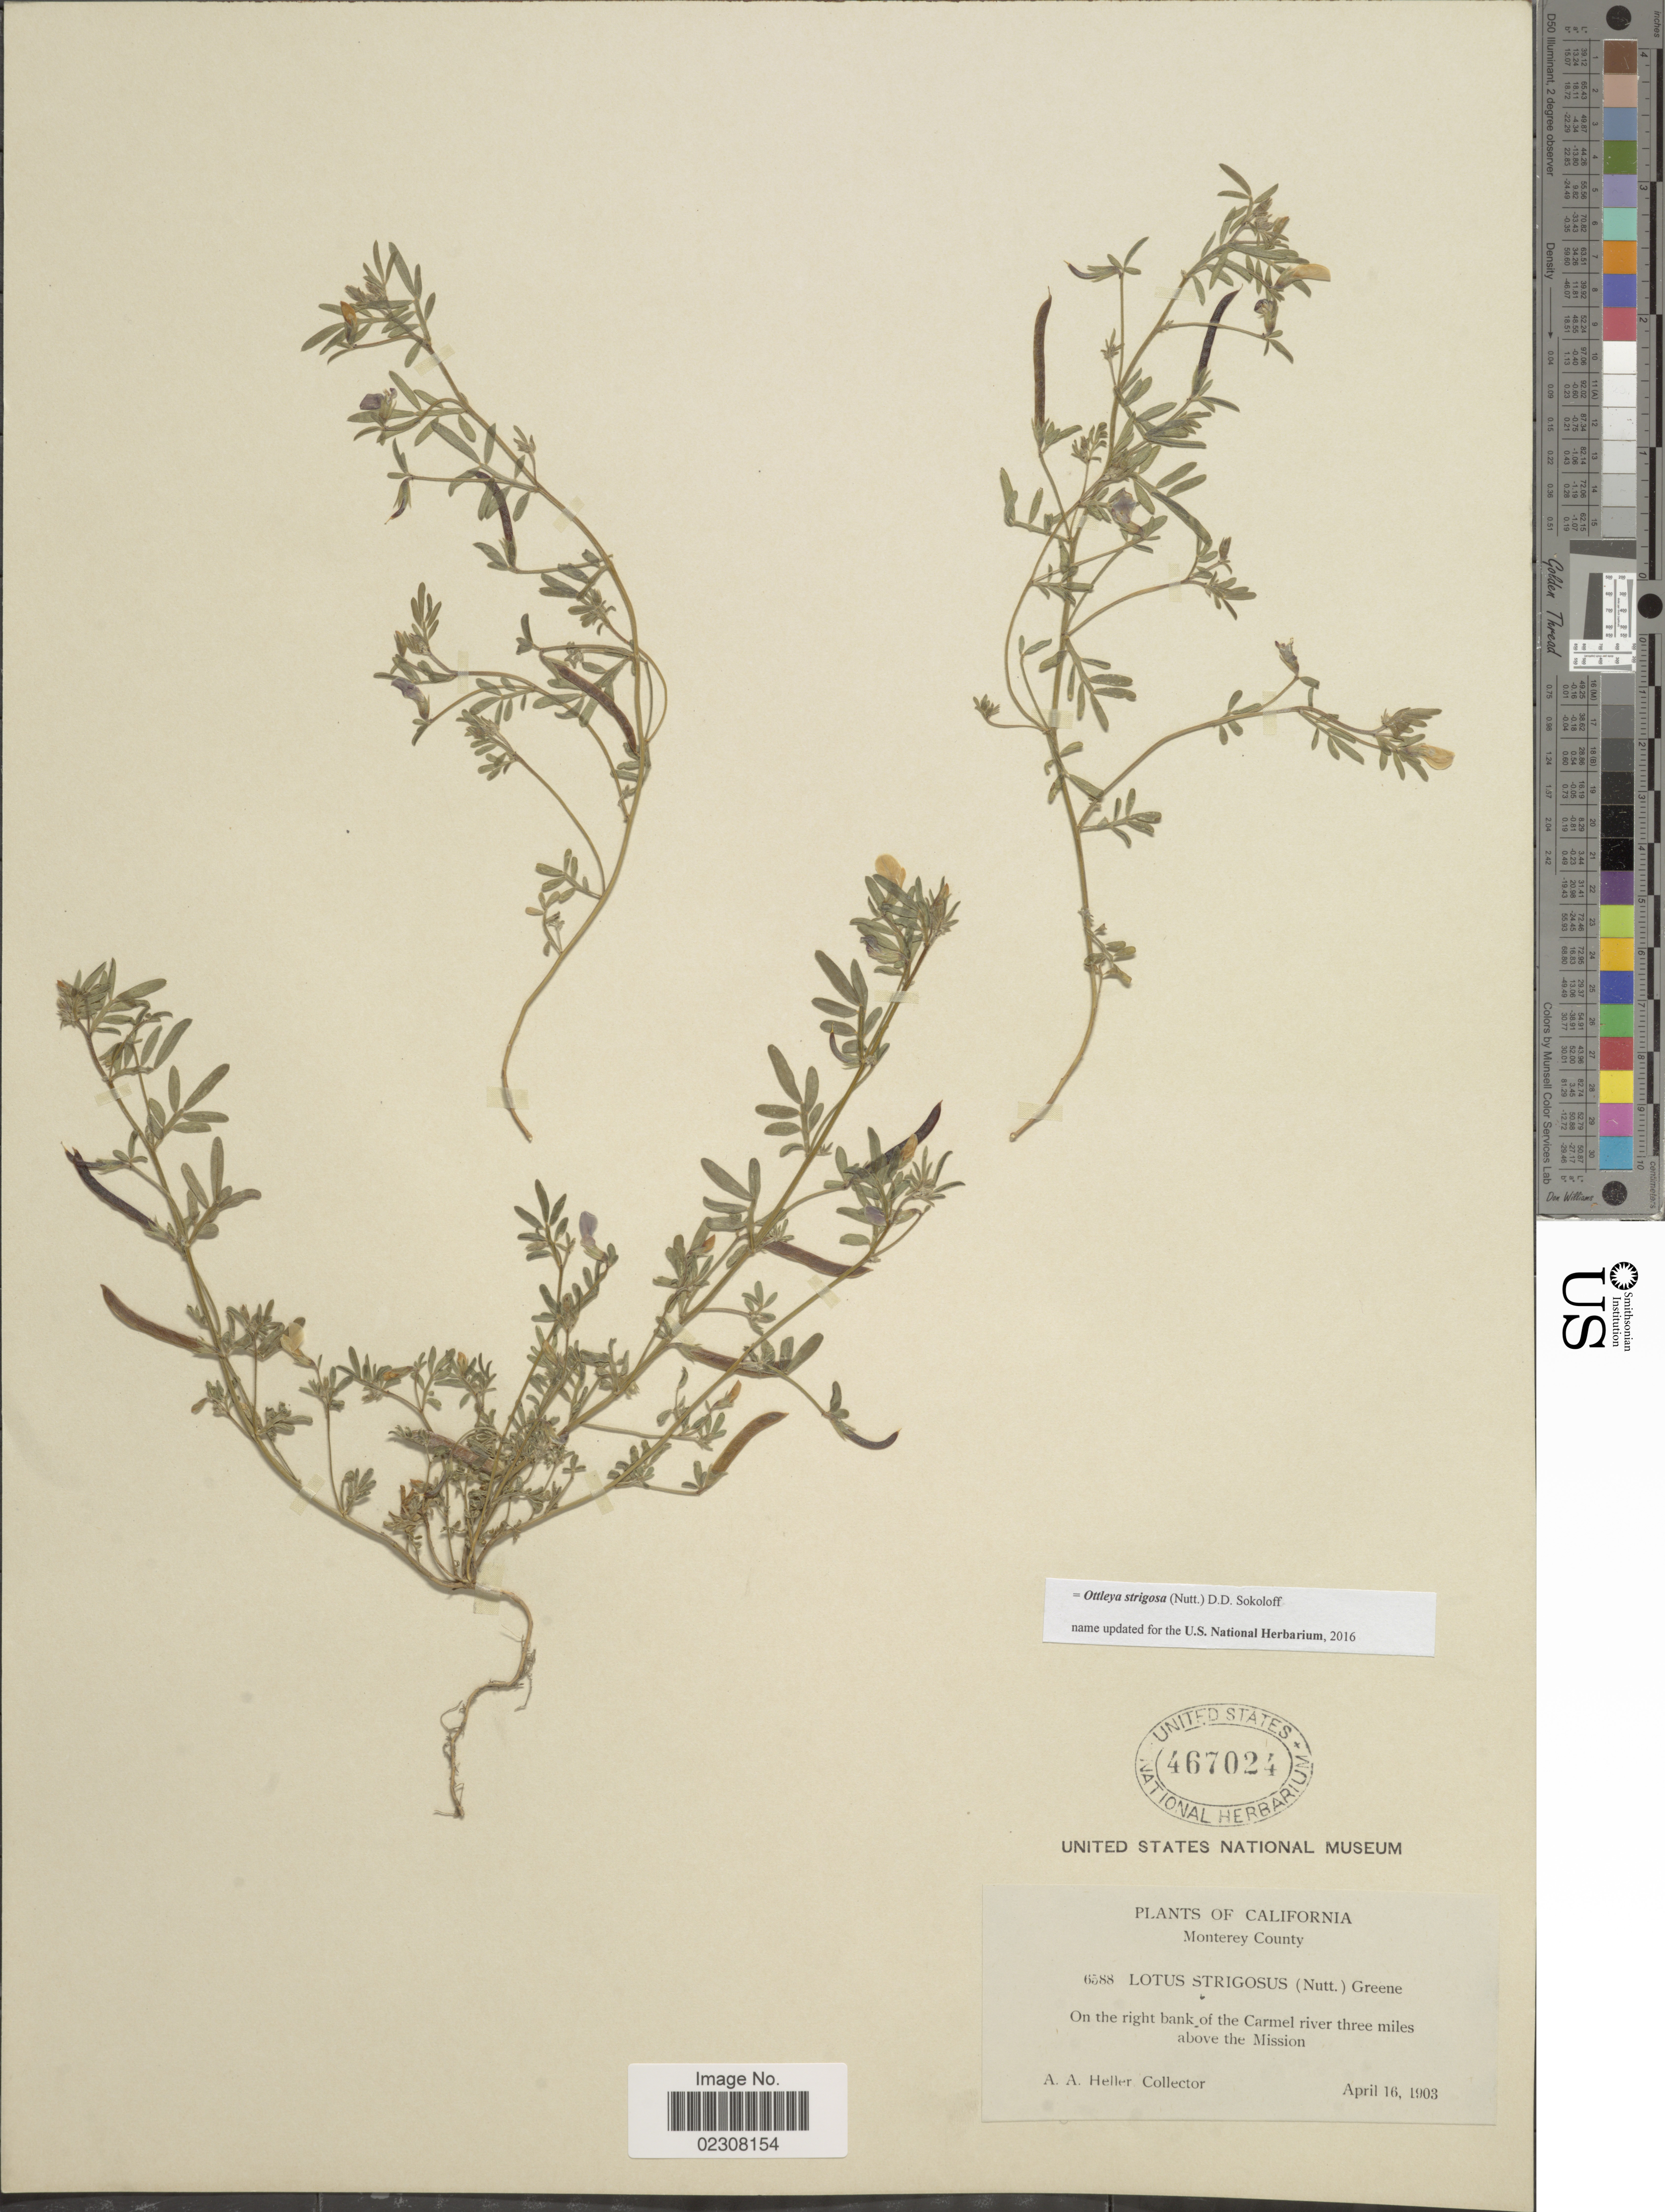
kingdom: Plantae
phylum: Tracheophyta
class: Magnoliopsida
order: Fabales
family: Fabaceae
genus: Ottleya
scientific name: Ottleya strigosa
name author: (Nutt.) D.D. Sokoloff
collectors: A. A. Heller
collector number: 6588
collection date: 1903-04-16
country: United States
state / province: California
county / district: Monterey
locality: Monterey County, on the right bank of the Caramel river three miles above the Mission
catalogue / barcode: US 467024